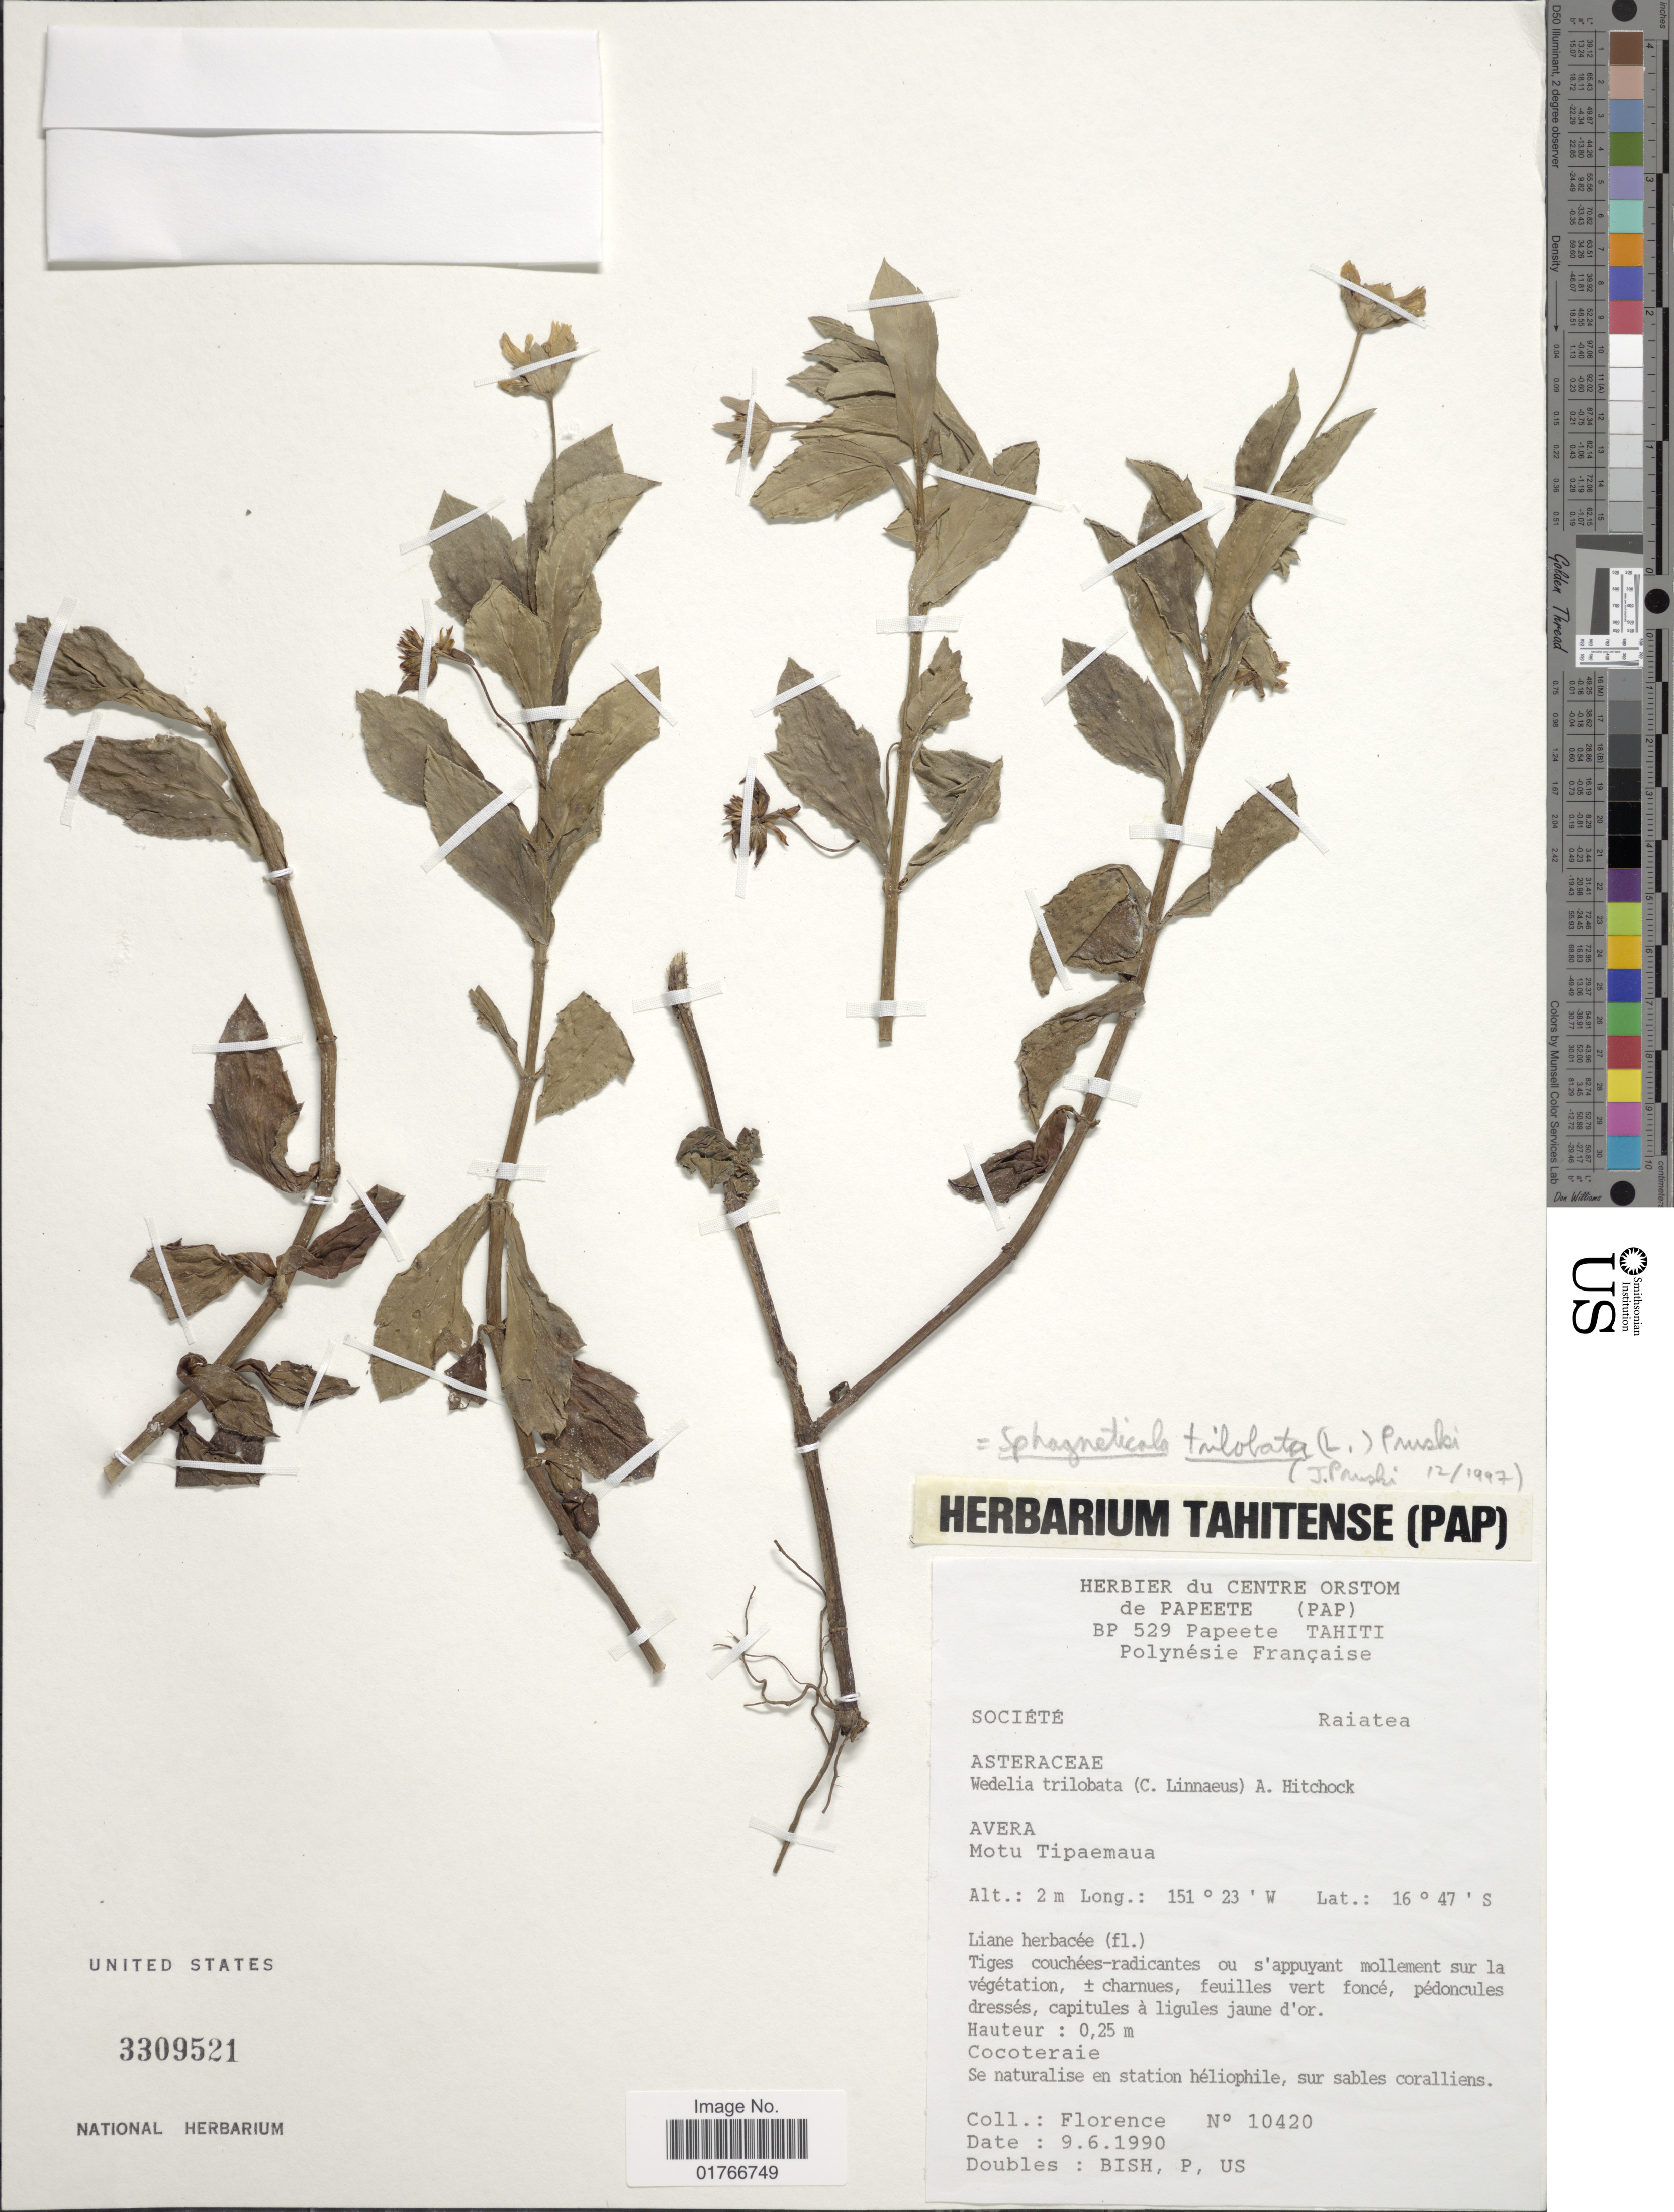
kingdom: Plantae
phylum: Tracheophyta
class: Magnoliopsida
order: Asterales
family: Asteraceae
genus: Sphagneticola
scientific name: Sphagneticola trilobata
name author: (L.) Pruski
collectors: -. Florence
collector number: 10420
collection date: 1990-06-09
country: French Polynesia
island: Raiatea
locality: Societe, Raiatea, Avera, Motu Tipaemaua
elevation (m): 2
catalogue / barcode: US 3309521